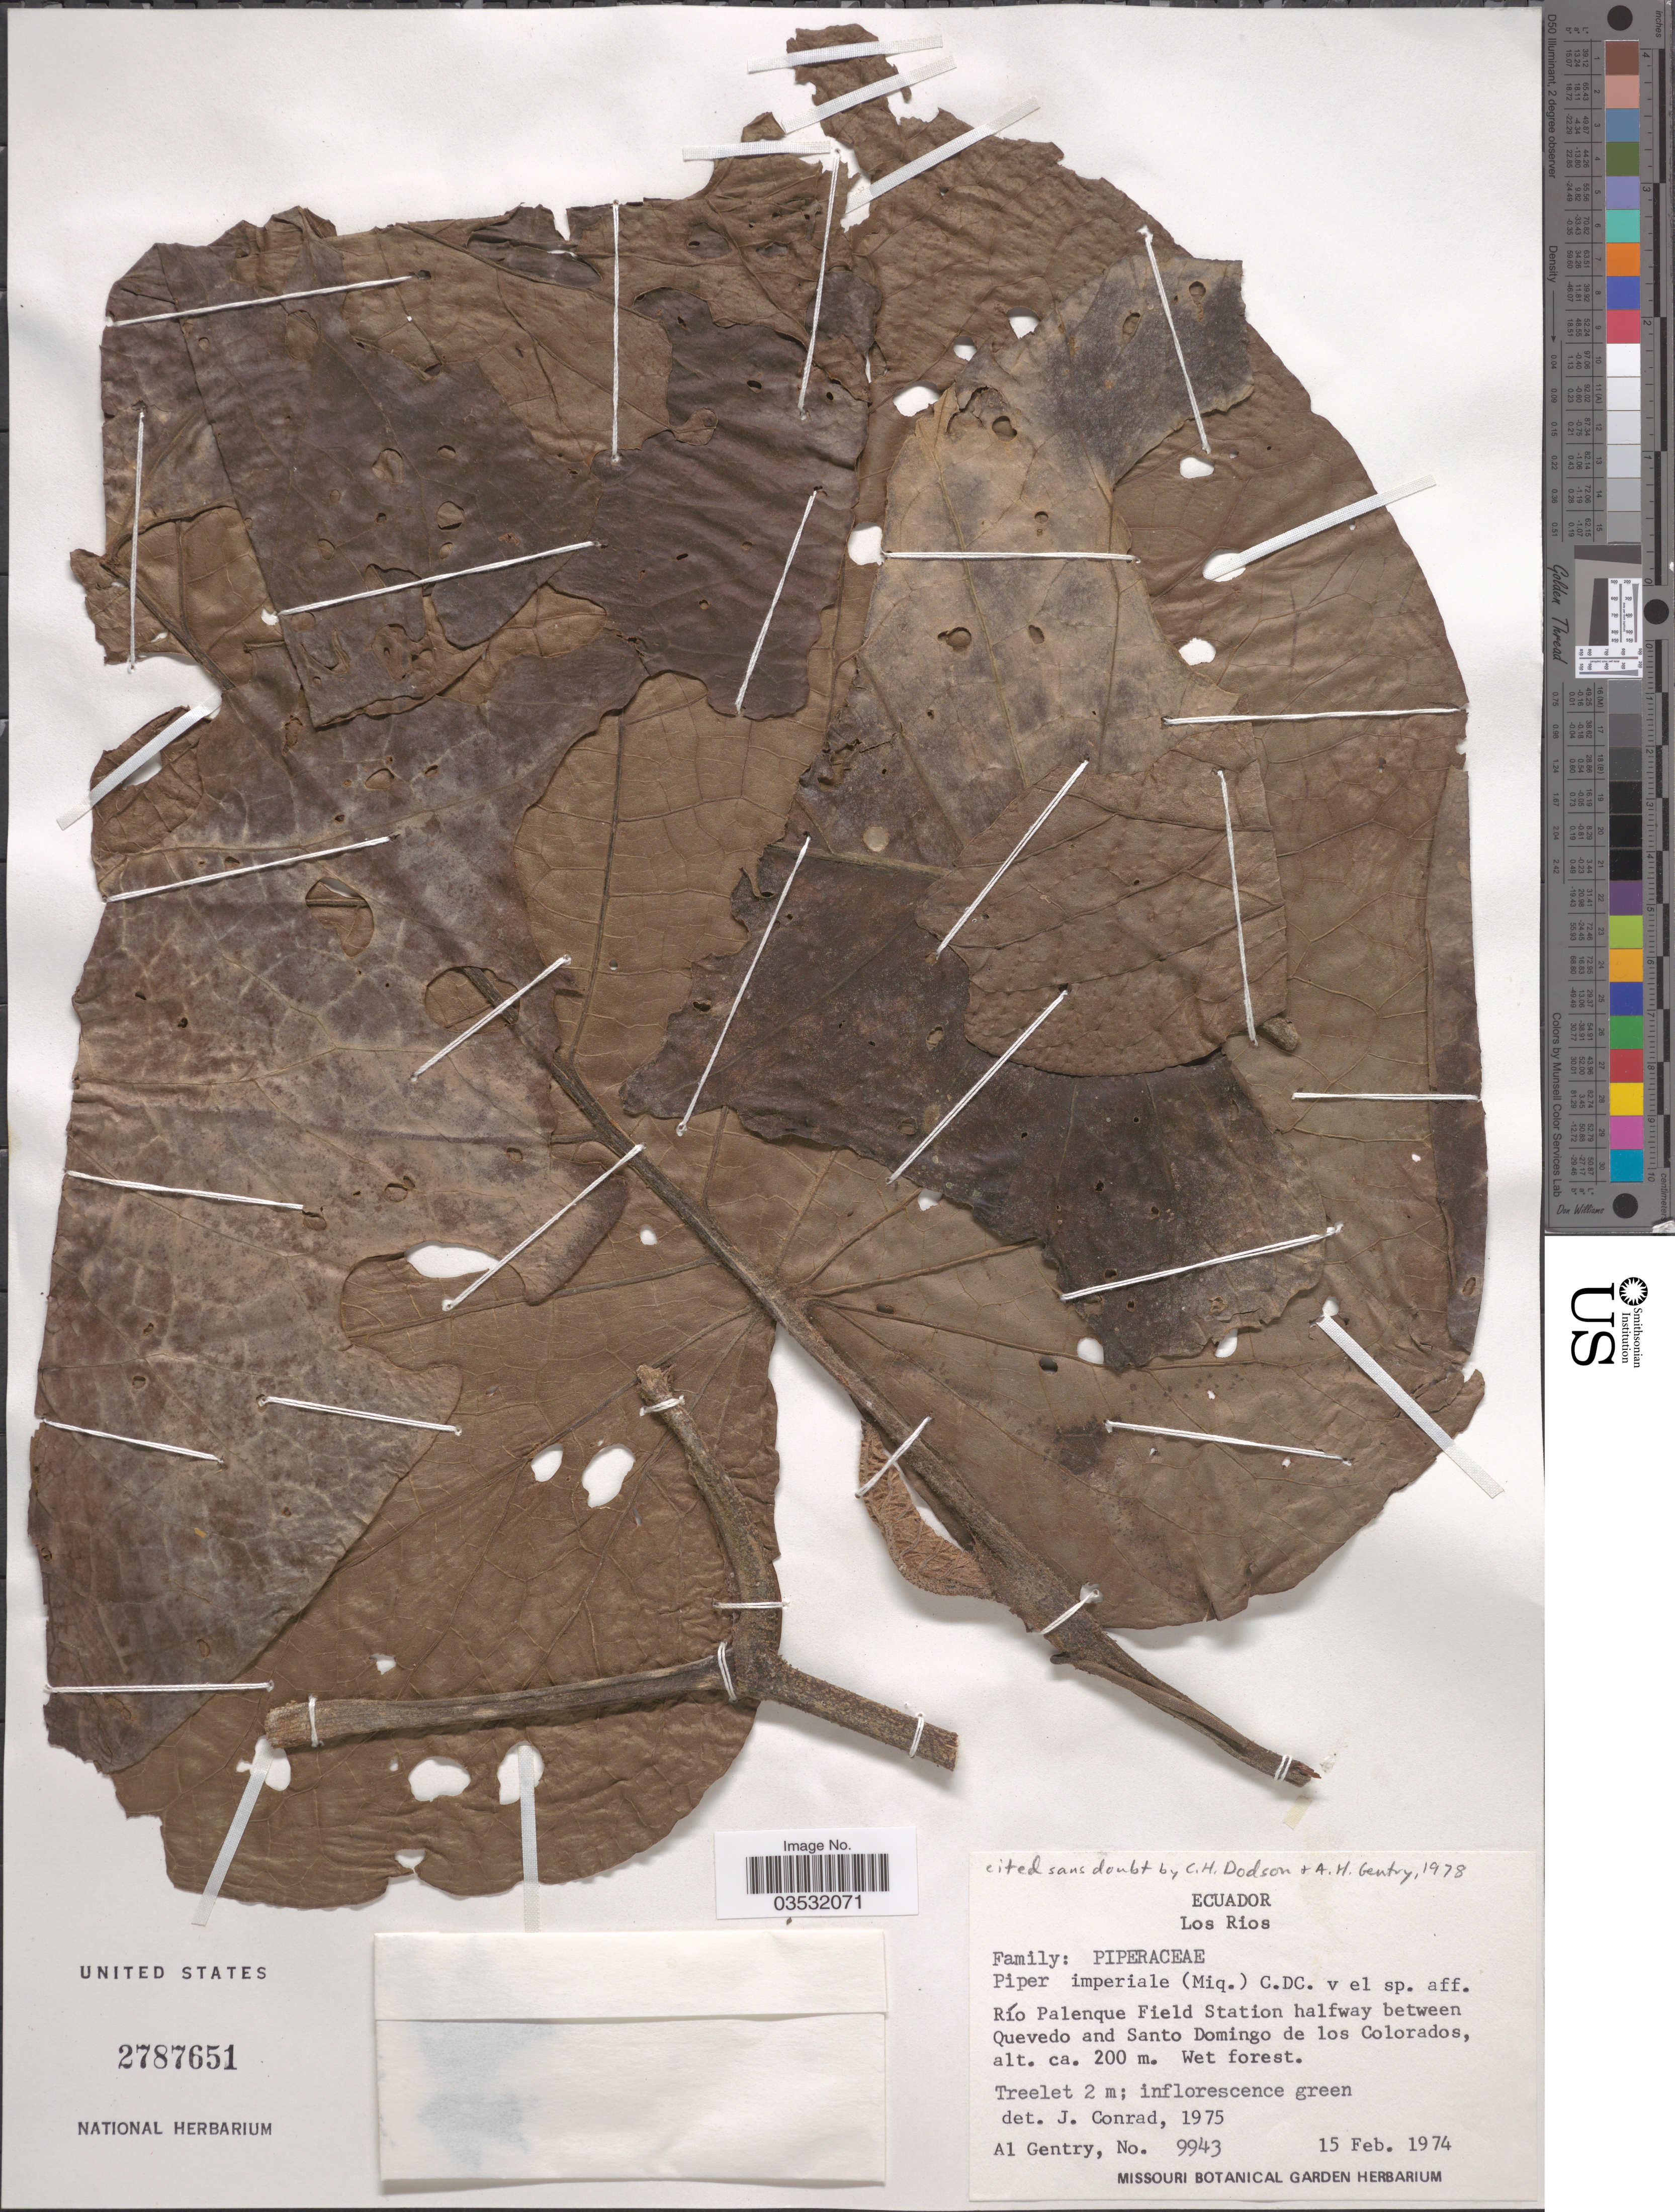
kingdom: Plantae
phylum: Tracheophyta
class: Magnoliopsida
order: Piperales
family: Piperaceae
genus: Piper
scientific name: Piper imperiale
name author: (Miq.) C. DC.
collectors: A. H. Gentry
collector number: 9943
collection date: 1974-02-15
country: Ecuador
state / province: Los Ríos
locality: Río Palenque Field Station halfway between Quevedo and Santo Domingo de los Colorados.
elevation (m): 200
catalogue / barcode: US 2787651